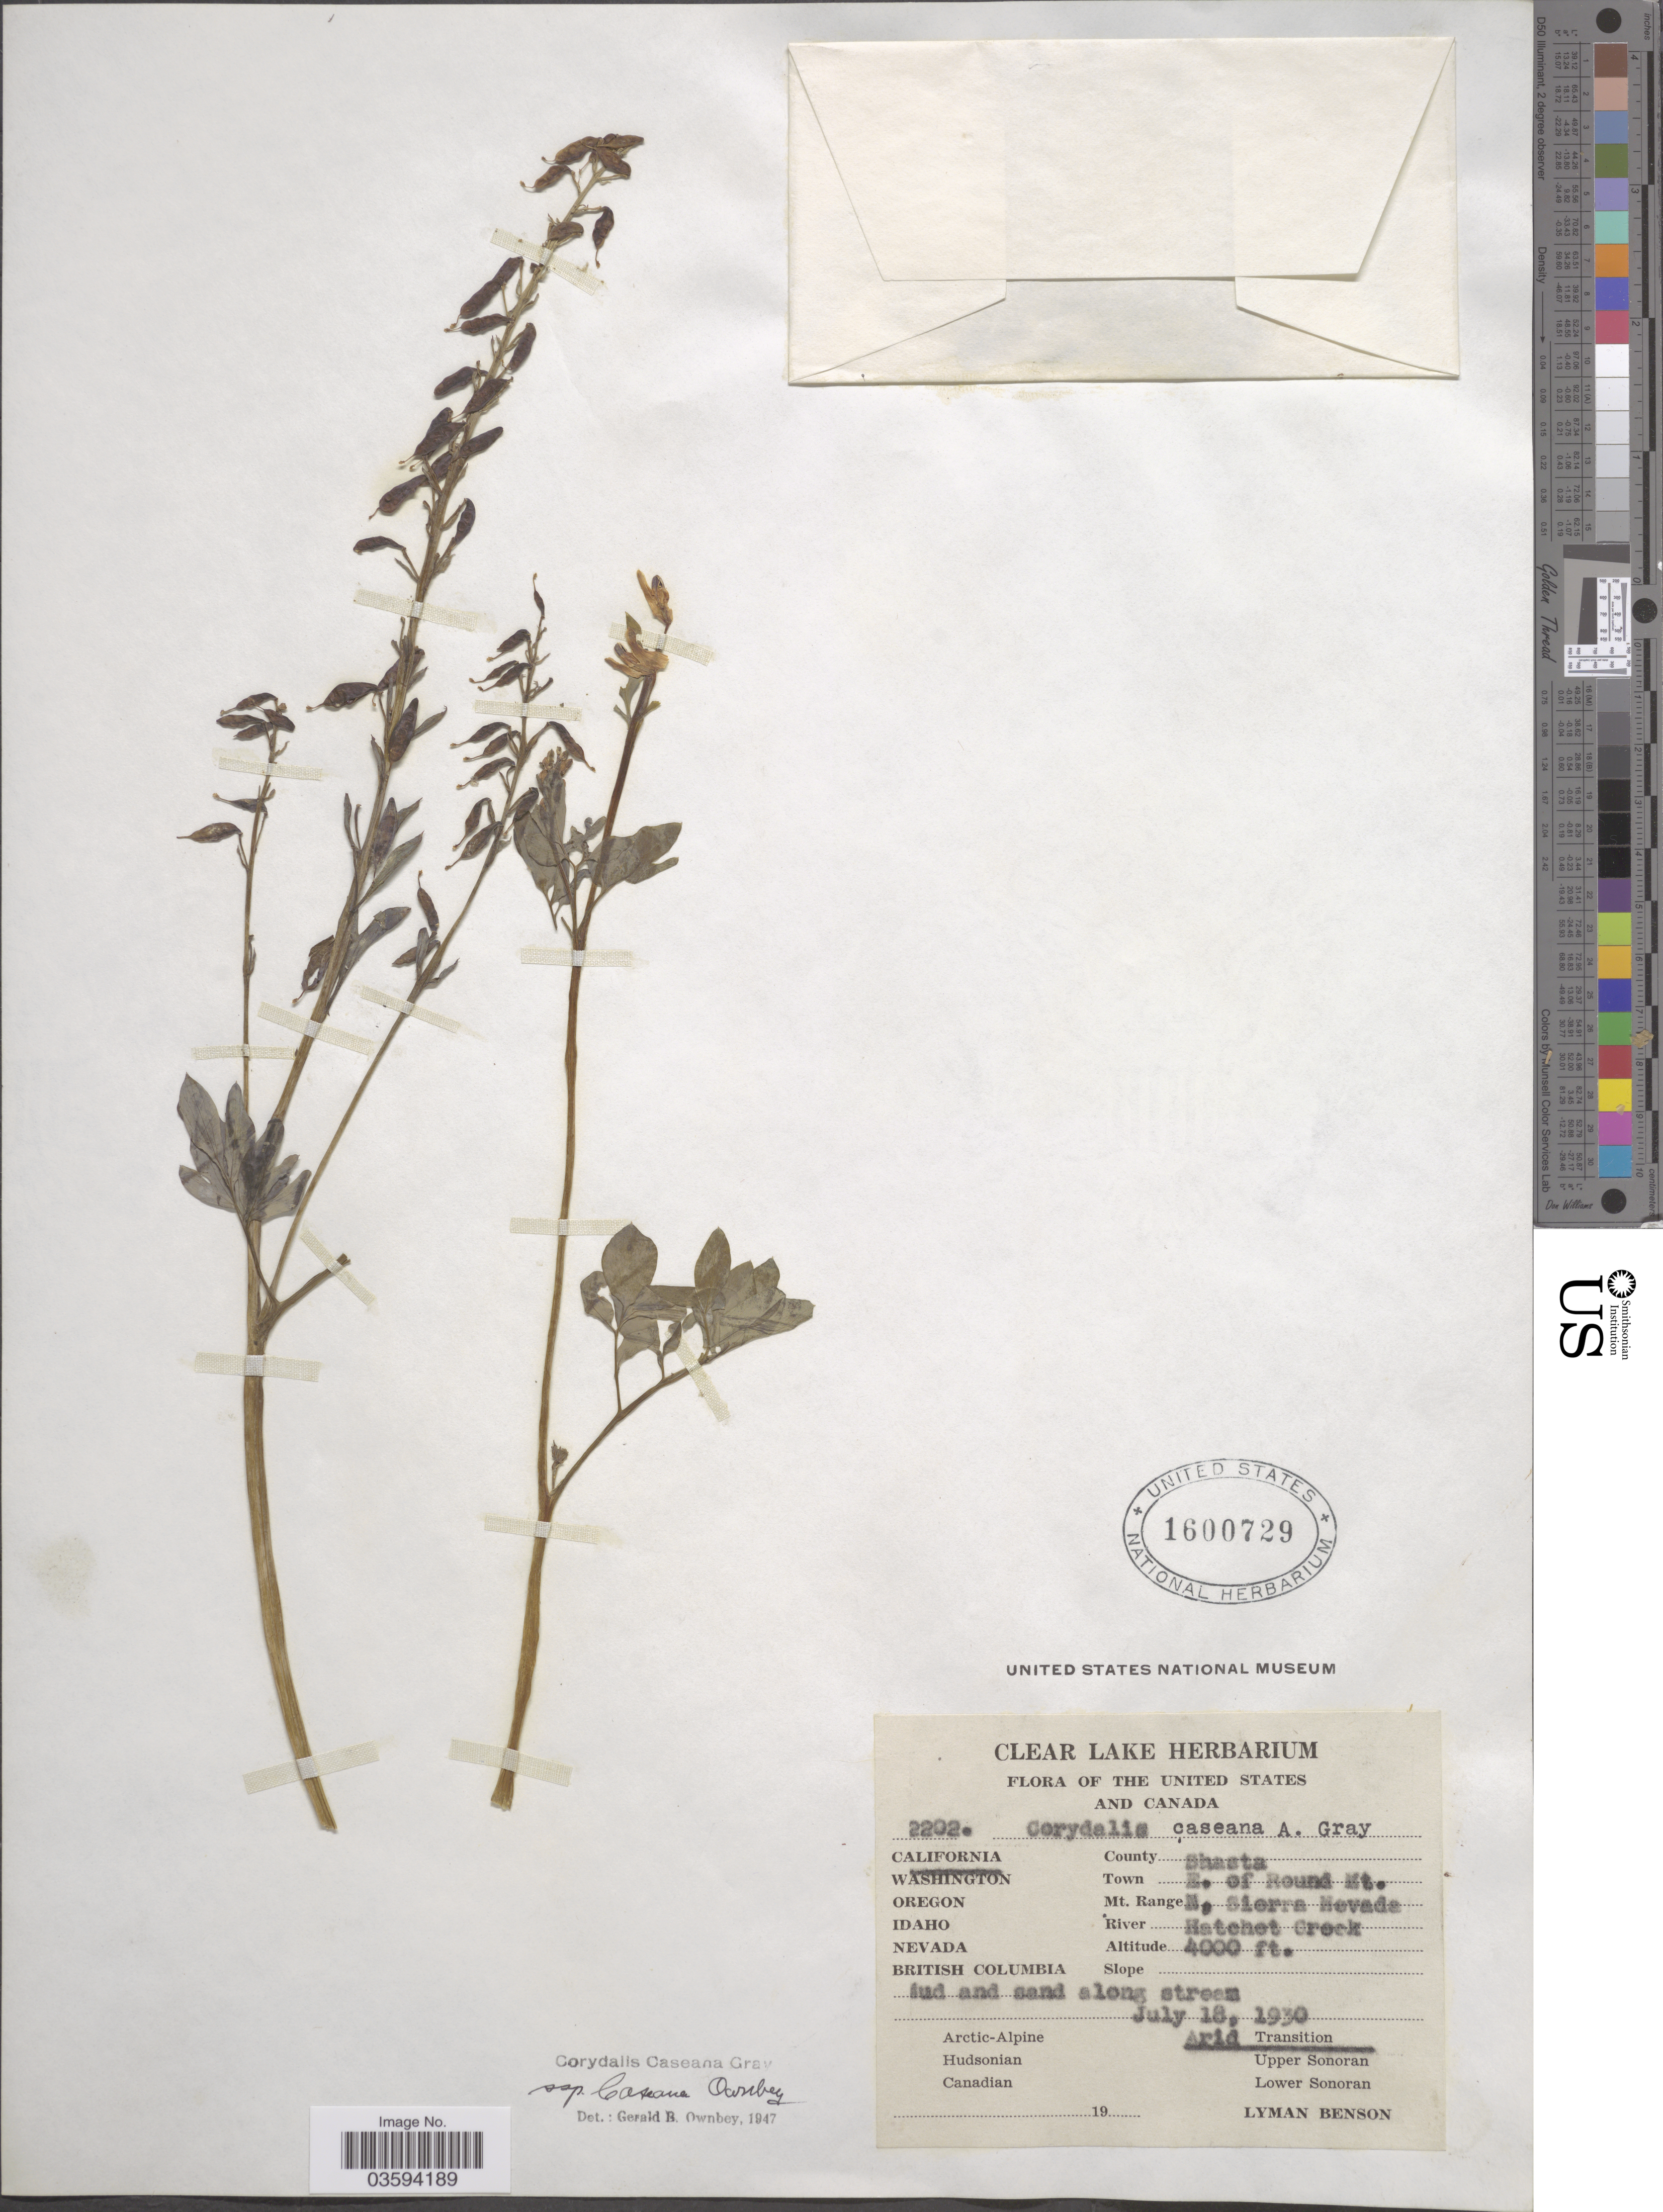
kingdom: Plantae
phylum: Tracheophyta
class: Magnoliopsida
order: Ranunculales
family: Papaveraceae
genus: Corydalis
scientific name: Corydalis caseana subsp. caseana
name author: A. Gray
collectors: L. D. Benson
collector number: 2202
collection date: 1930-07-18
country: United States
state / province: California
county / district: Shasta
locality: County Shasta, Town E. of Round Mt., Mt. Range N. Sierra Nevada. River Hatchet Creek. Arid Transition.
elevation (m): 1219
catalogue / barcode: US 1600729